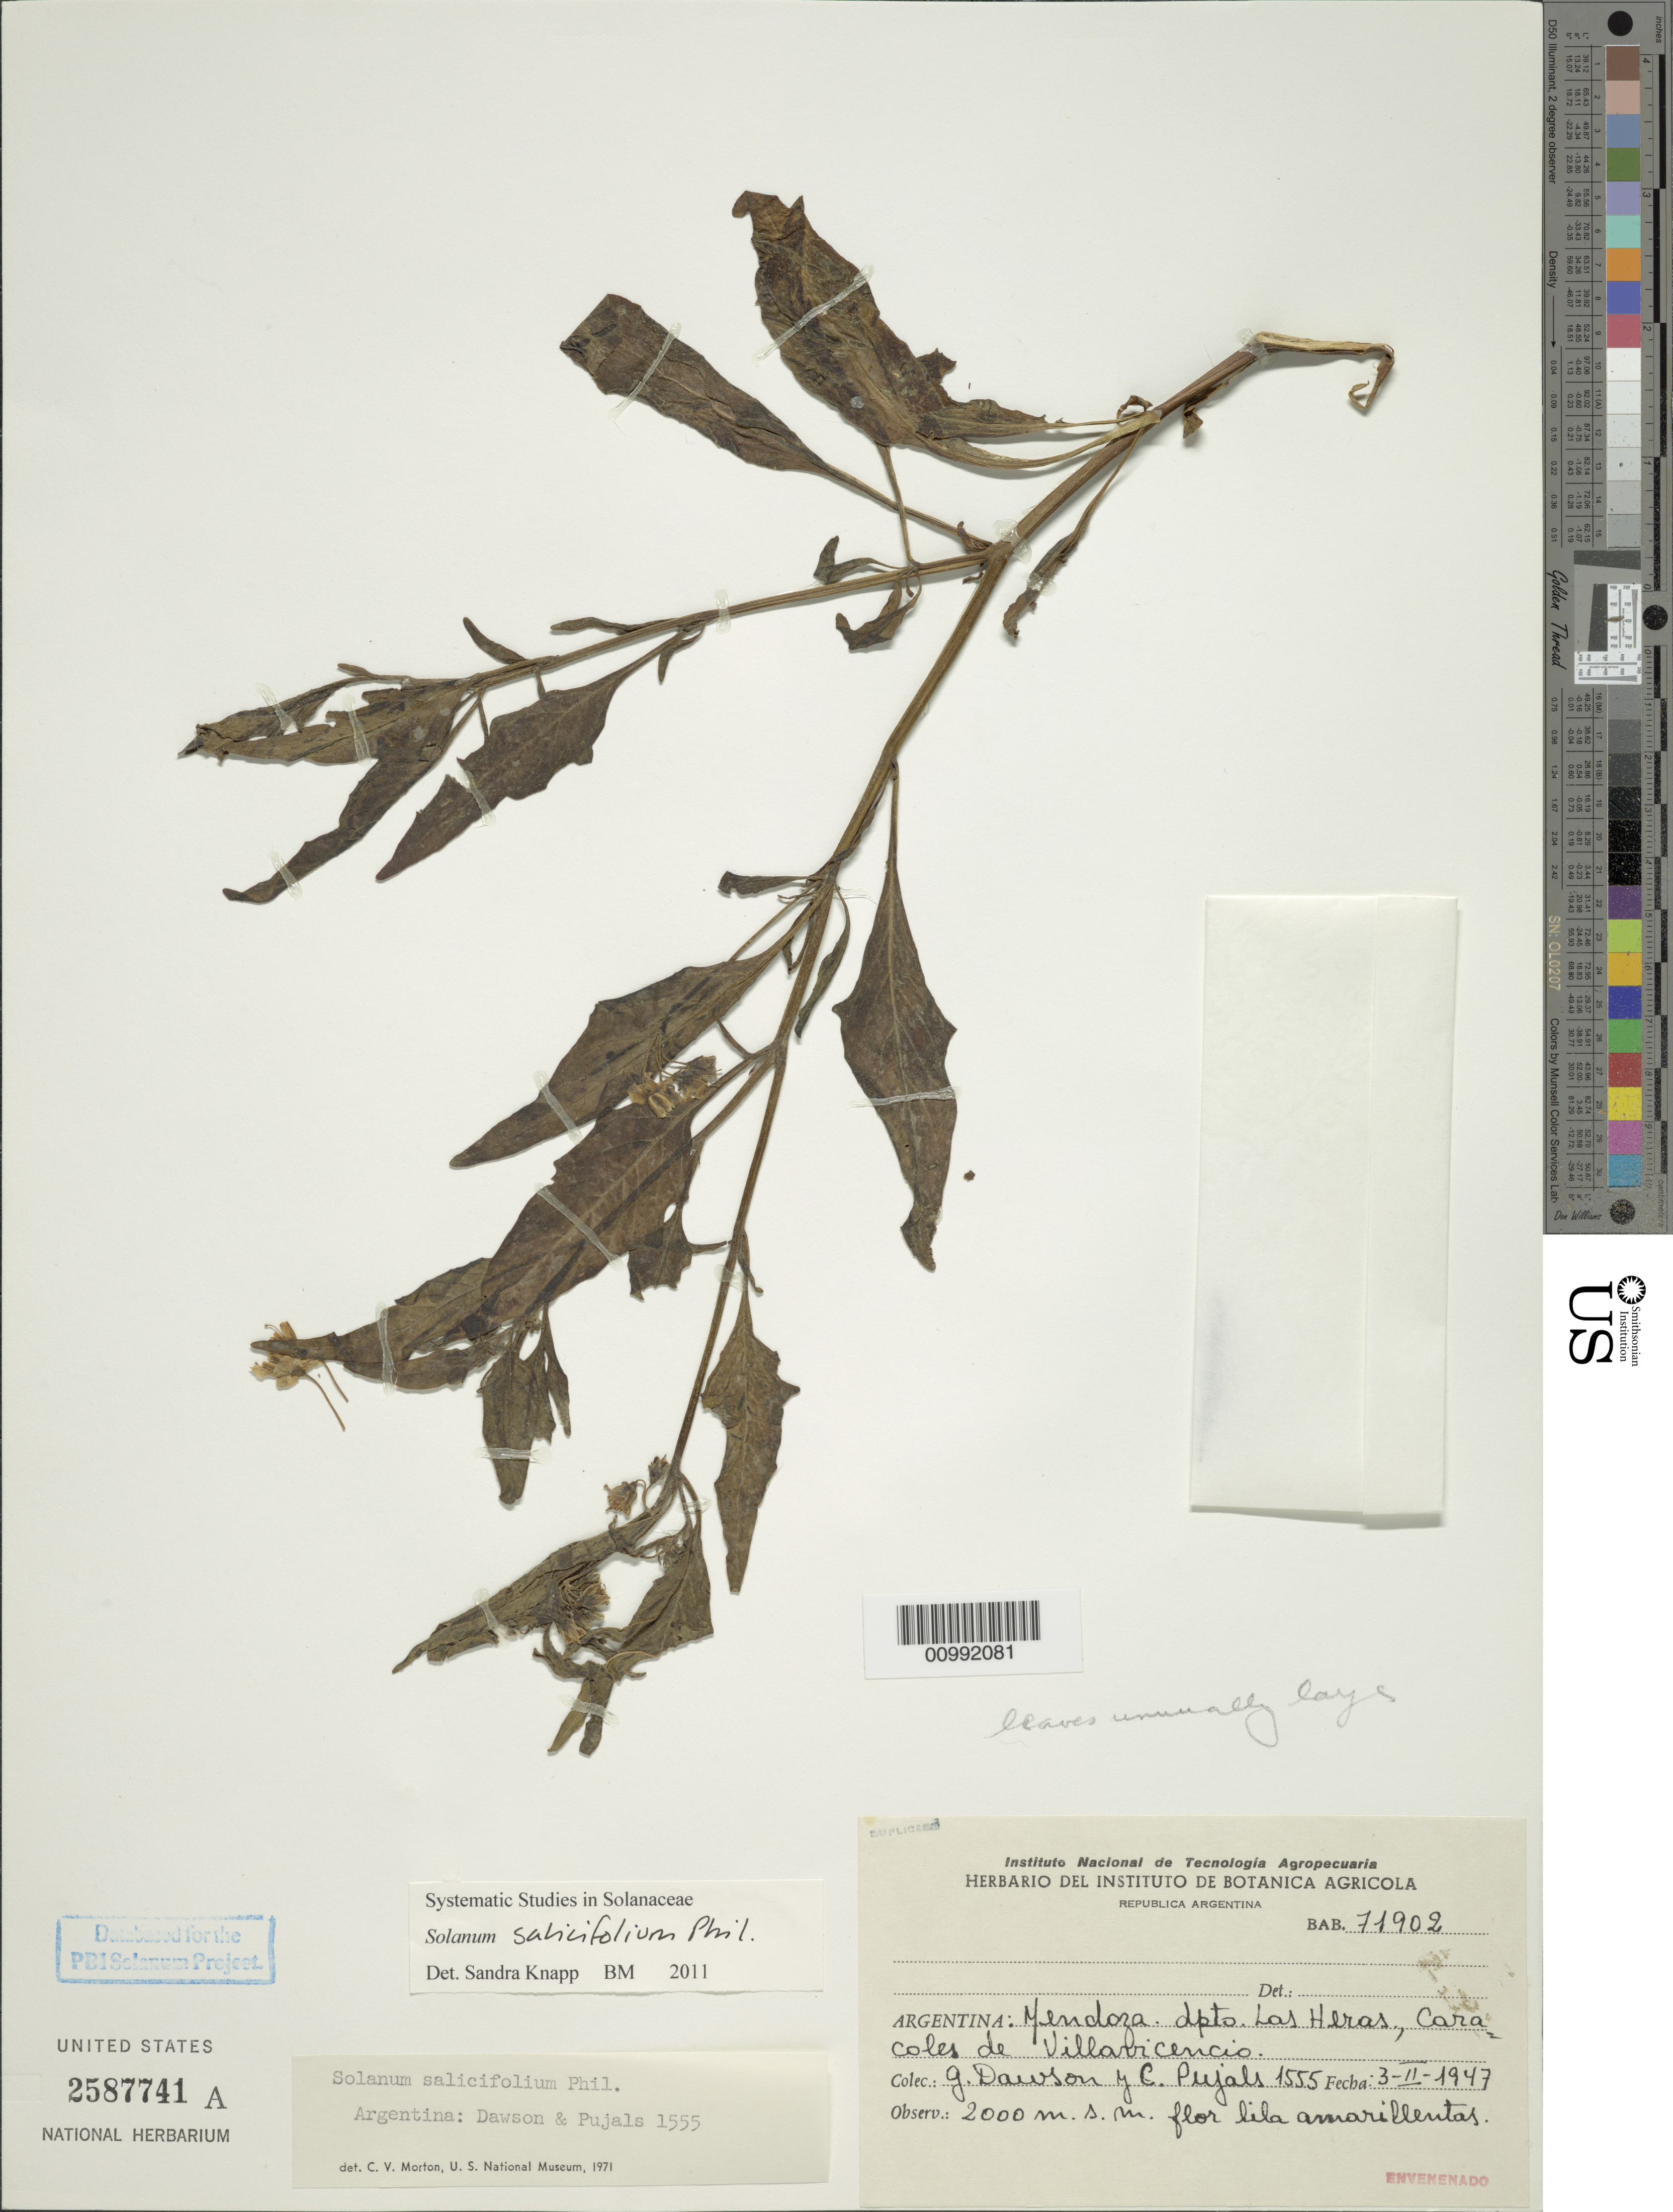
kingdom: Plantae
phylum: Tracheophyta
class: Magnoliopsida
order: Solanales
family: Solanaceae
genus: Solanum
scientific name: Solanum salicifolium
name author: Phil.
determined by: Knapp, S. D.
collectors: G. Dawson & C. Pujals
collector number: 1555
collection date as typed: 3 Feb 1947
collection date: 1947-02-03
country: Argentina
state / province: Mendoza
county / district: Las Heras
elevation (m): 2000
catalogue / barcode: US 2587741A